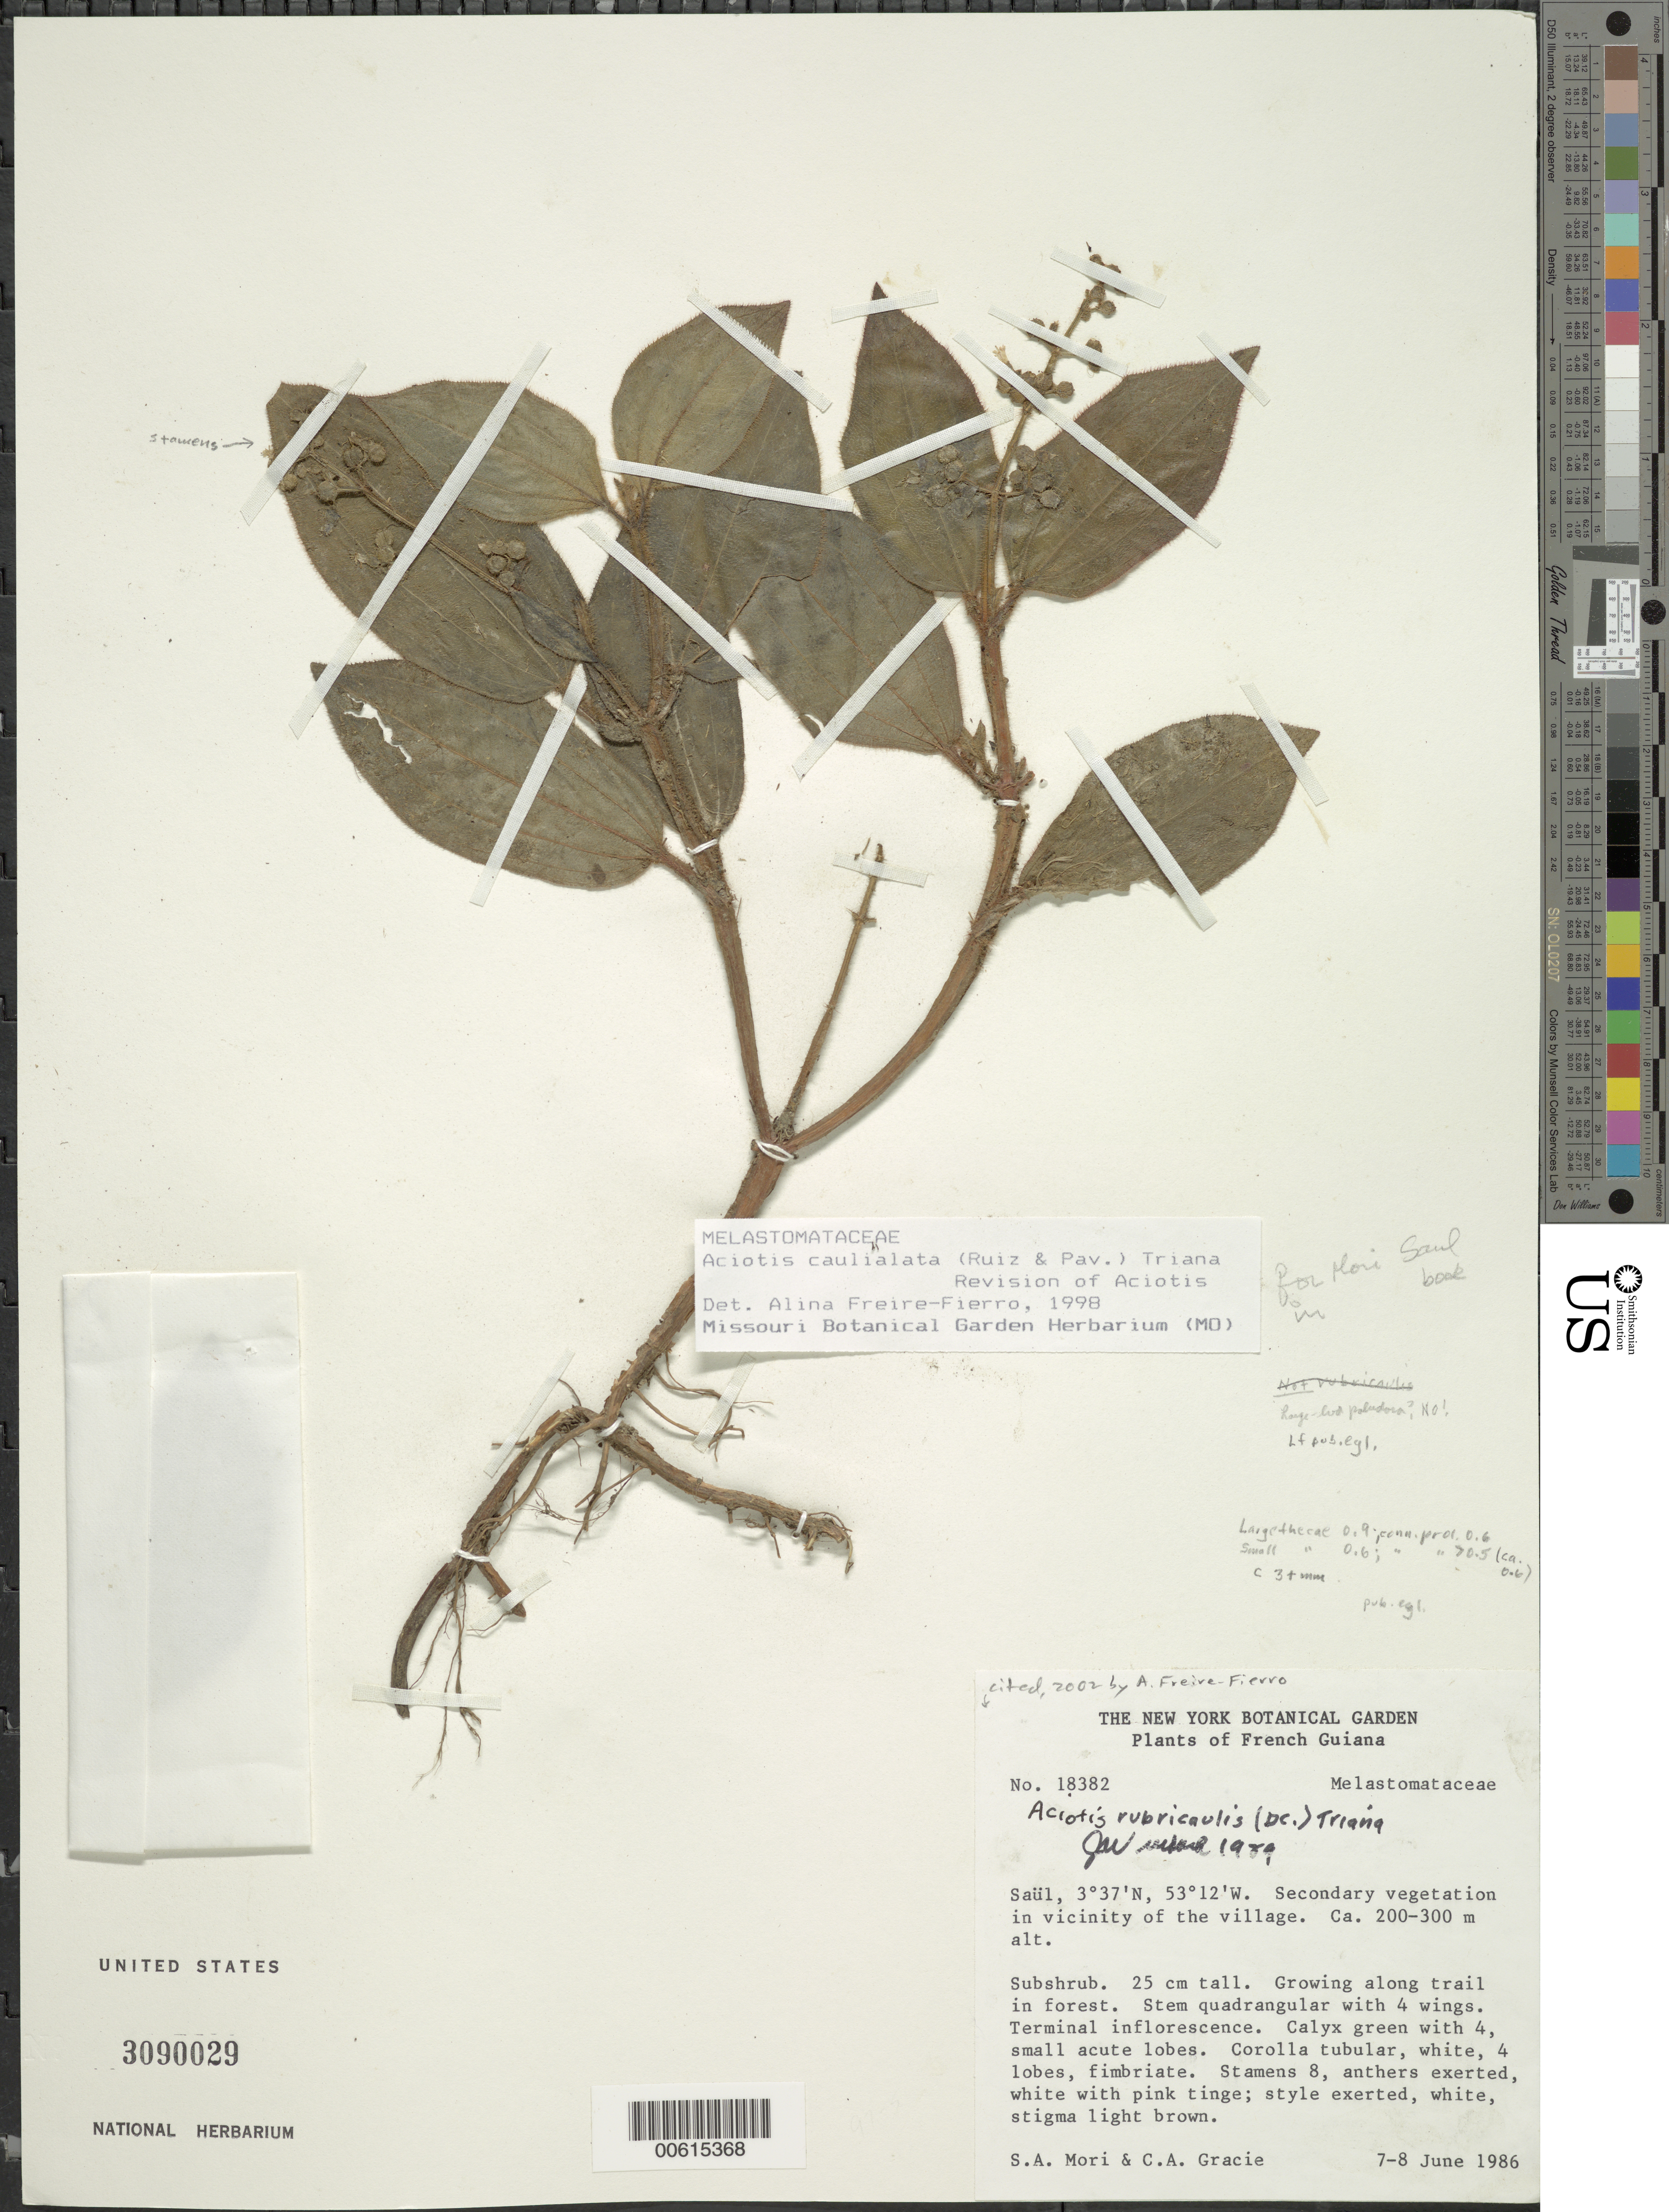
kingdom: Plantae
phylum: Tracheophyta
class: Magnoliopsida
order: Myrtales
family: Melastomataceae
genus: Aciotis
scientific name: Aciotis rubricaulis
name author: (Mart. ex DC.) Triana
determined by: Nunes da Silva, Diego, (RB), Jardim Botanico do Rio de Janeiro - Herbario (BRAZIL)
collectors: S. Mori & C. A. Gracie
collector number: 18382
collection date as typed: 7-Jun-86 to 8-Jun-86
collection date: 1986-06-07/1986-06-08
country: French Guiana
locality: Saül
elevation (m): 200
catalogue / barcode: US 3090029